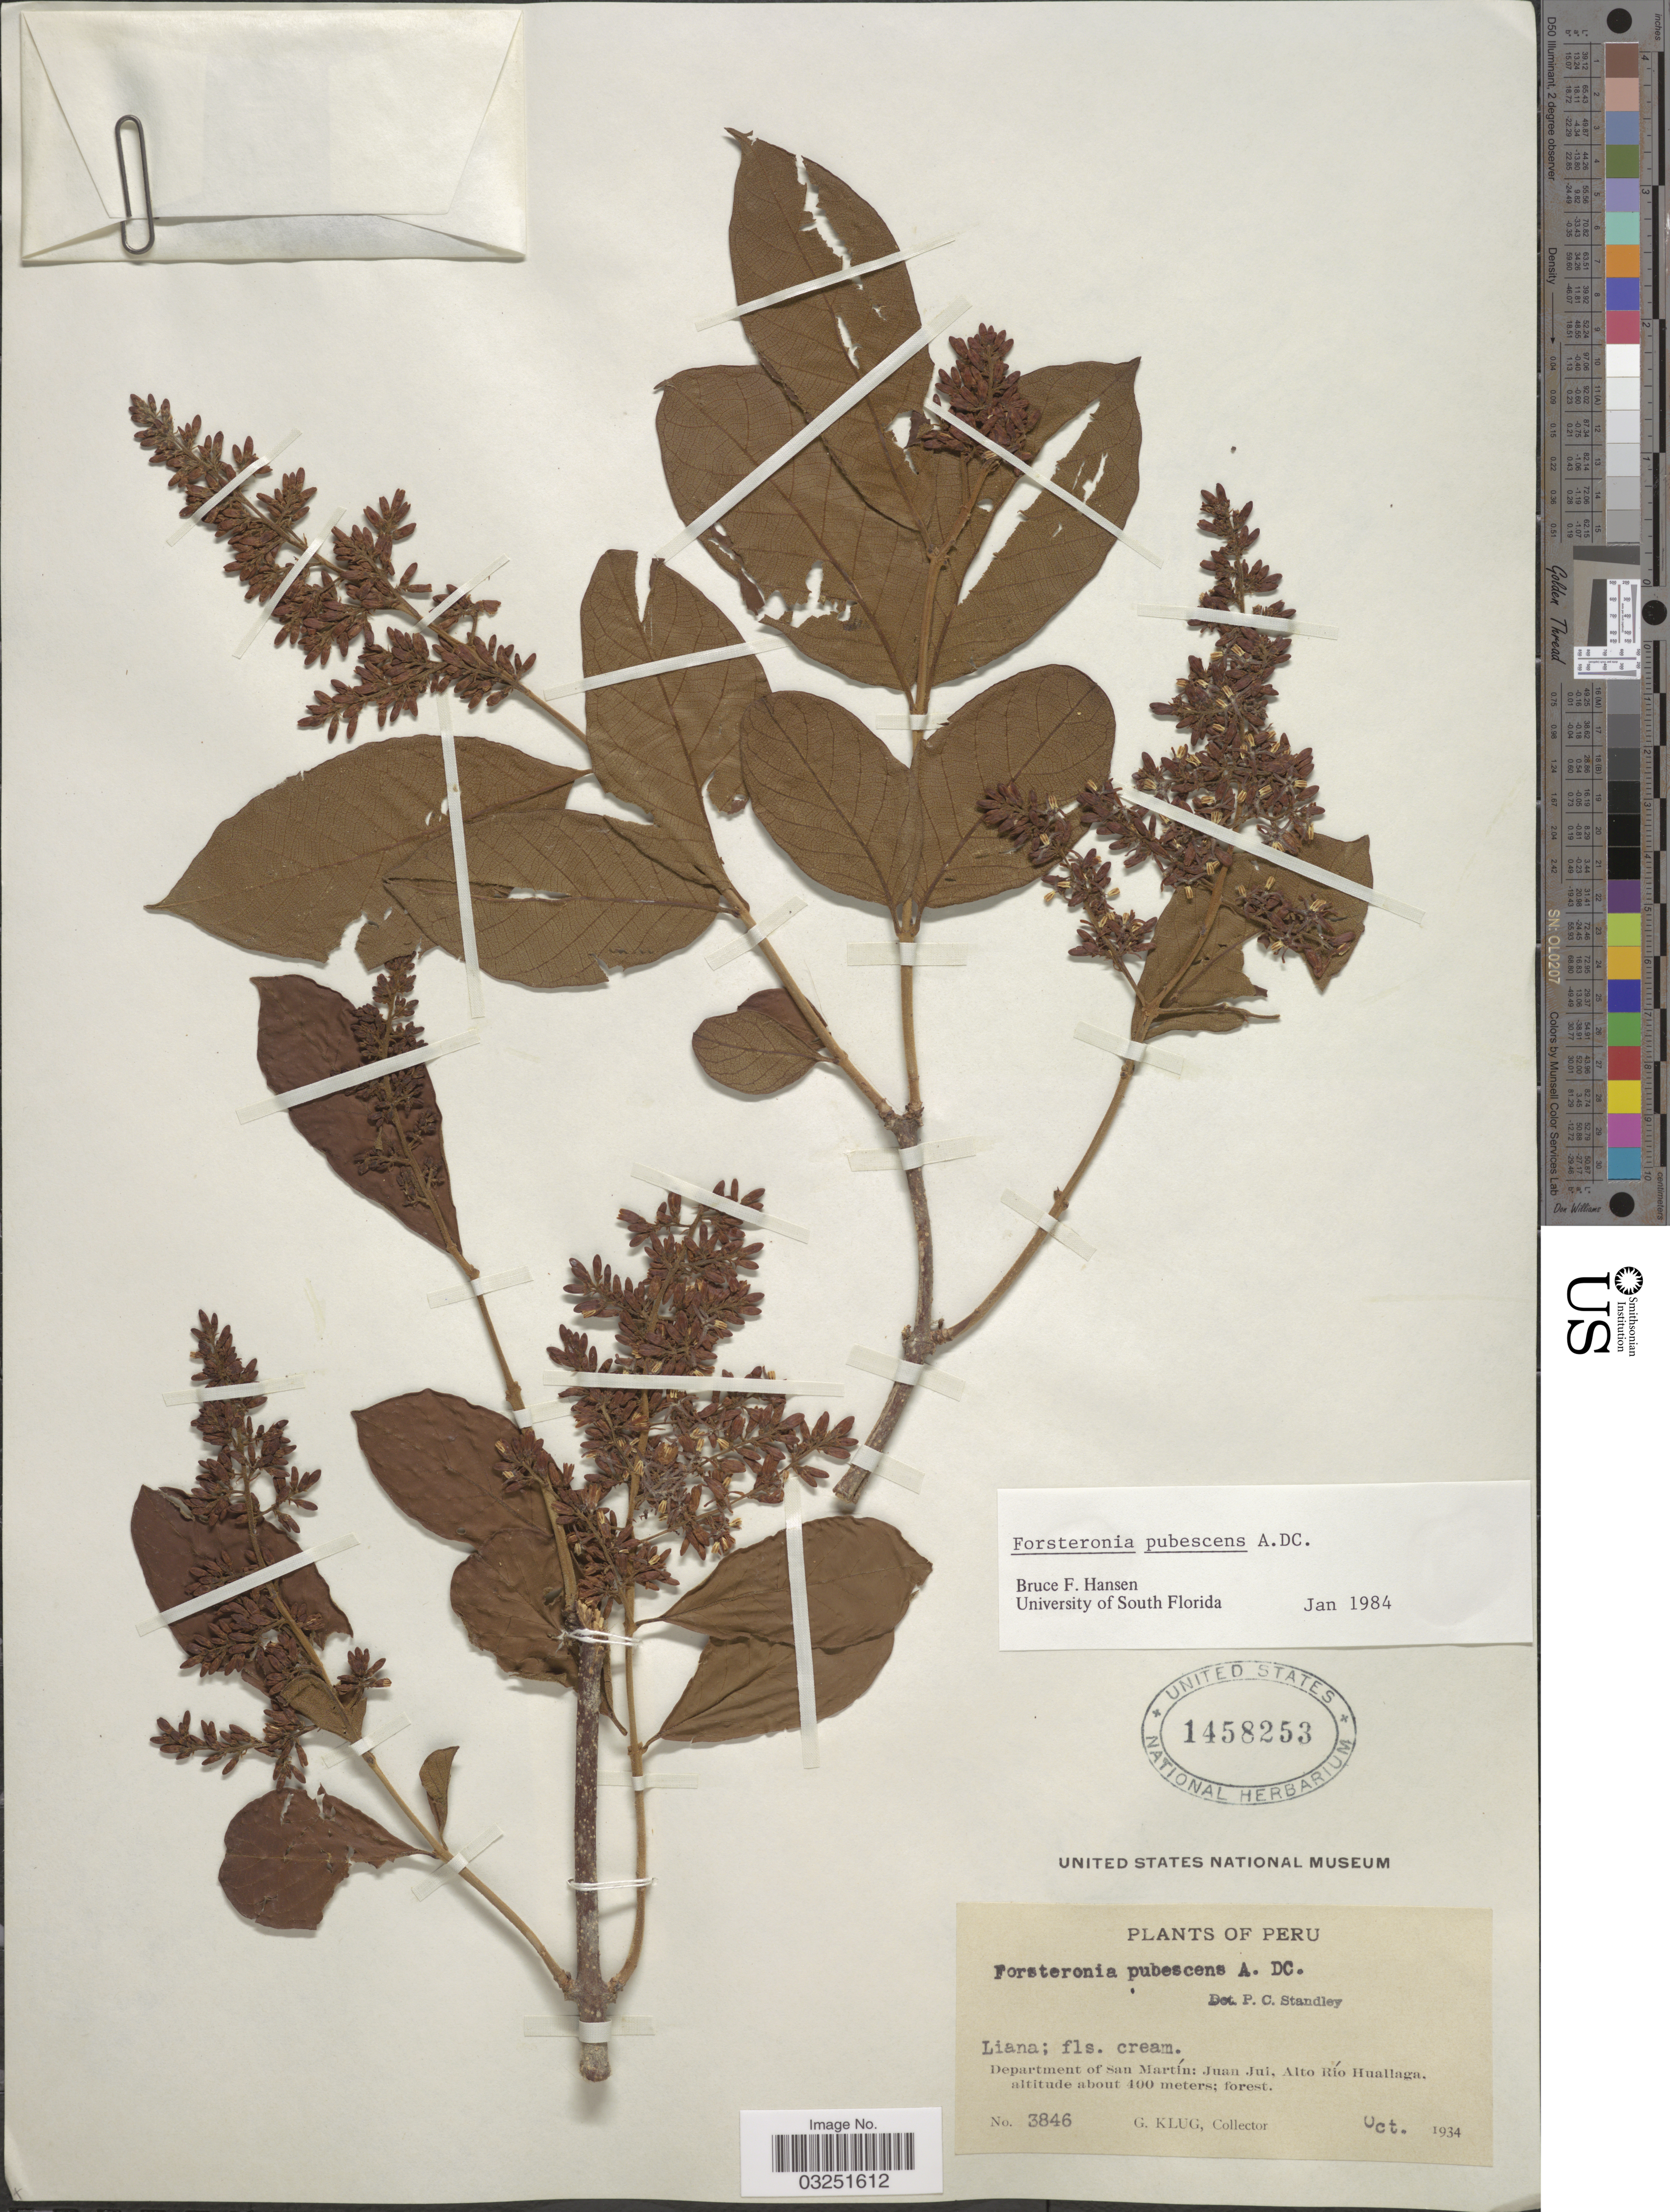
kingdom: Plantae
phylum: Tracheophyta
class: Magnoliopsida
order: Gentianales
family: Apocynaceae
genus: Forsteronia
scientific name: Forsteronia pubescens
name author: A. DC.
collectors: G. Klug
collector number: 3846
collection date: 1934-10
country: Peru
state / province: San Martín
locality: Department of San Martín: Juan Jui, Alto Río Huallaga.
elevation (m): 400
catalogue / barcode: US 1458253